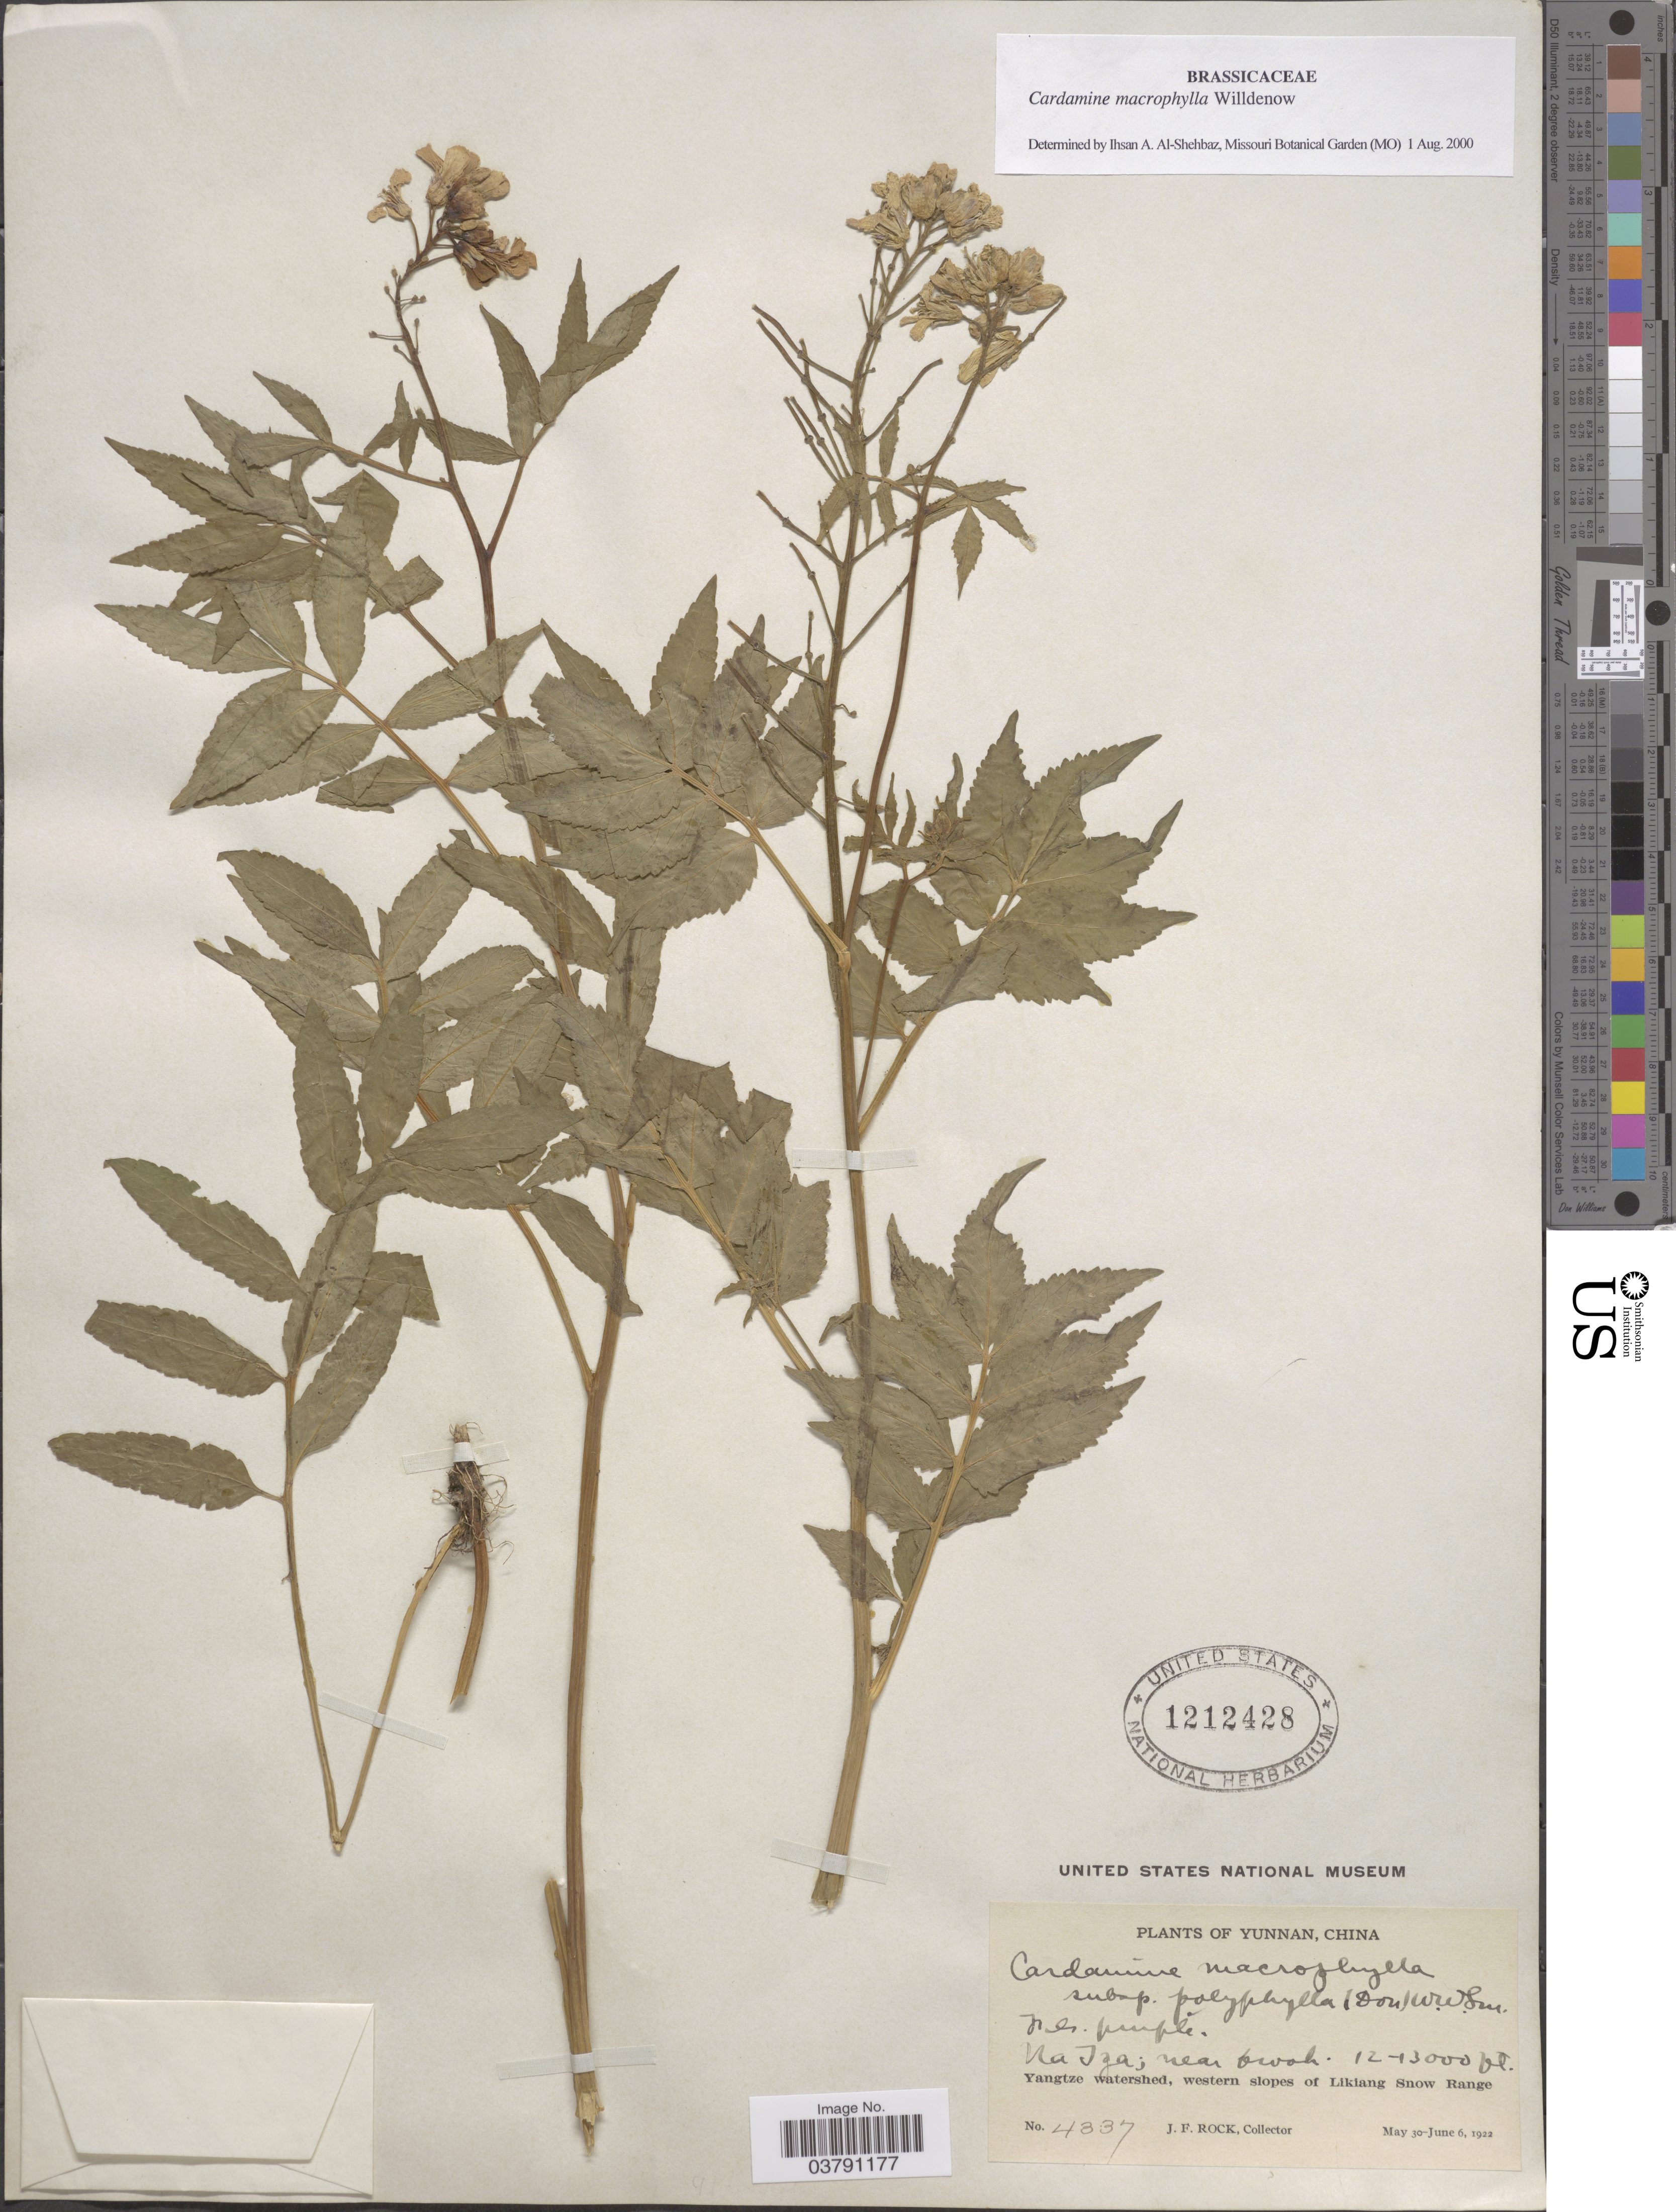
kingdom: Plantae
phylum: Tracheophyta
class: Magnoliopsida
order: Brassicales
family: Brassicaceae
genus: Cardamine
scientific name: Cardamine macrophylla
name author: Willd.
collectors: J. Rock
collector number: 4337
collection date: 1922-05-30/1922-06-06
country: China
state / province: Yunnan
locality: Na Iza; near brook. Yangtze watershed, western slopes of Likiang Snow Range.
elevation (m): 3658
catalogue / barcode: US 1212428